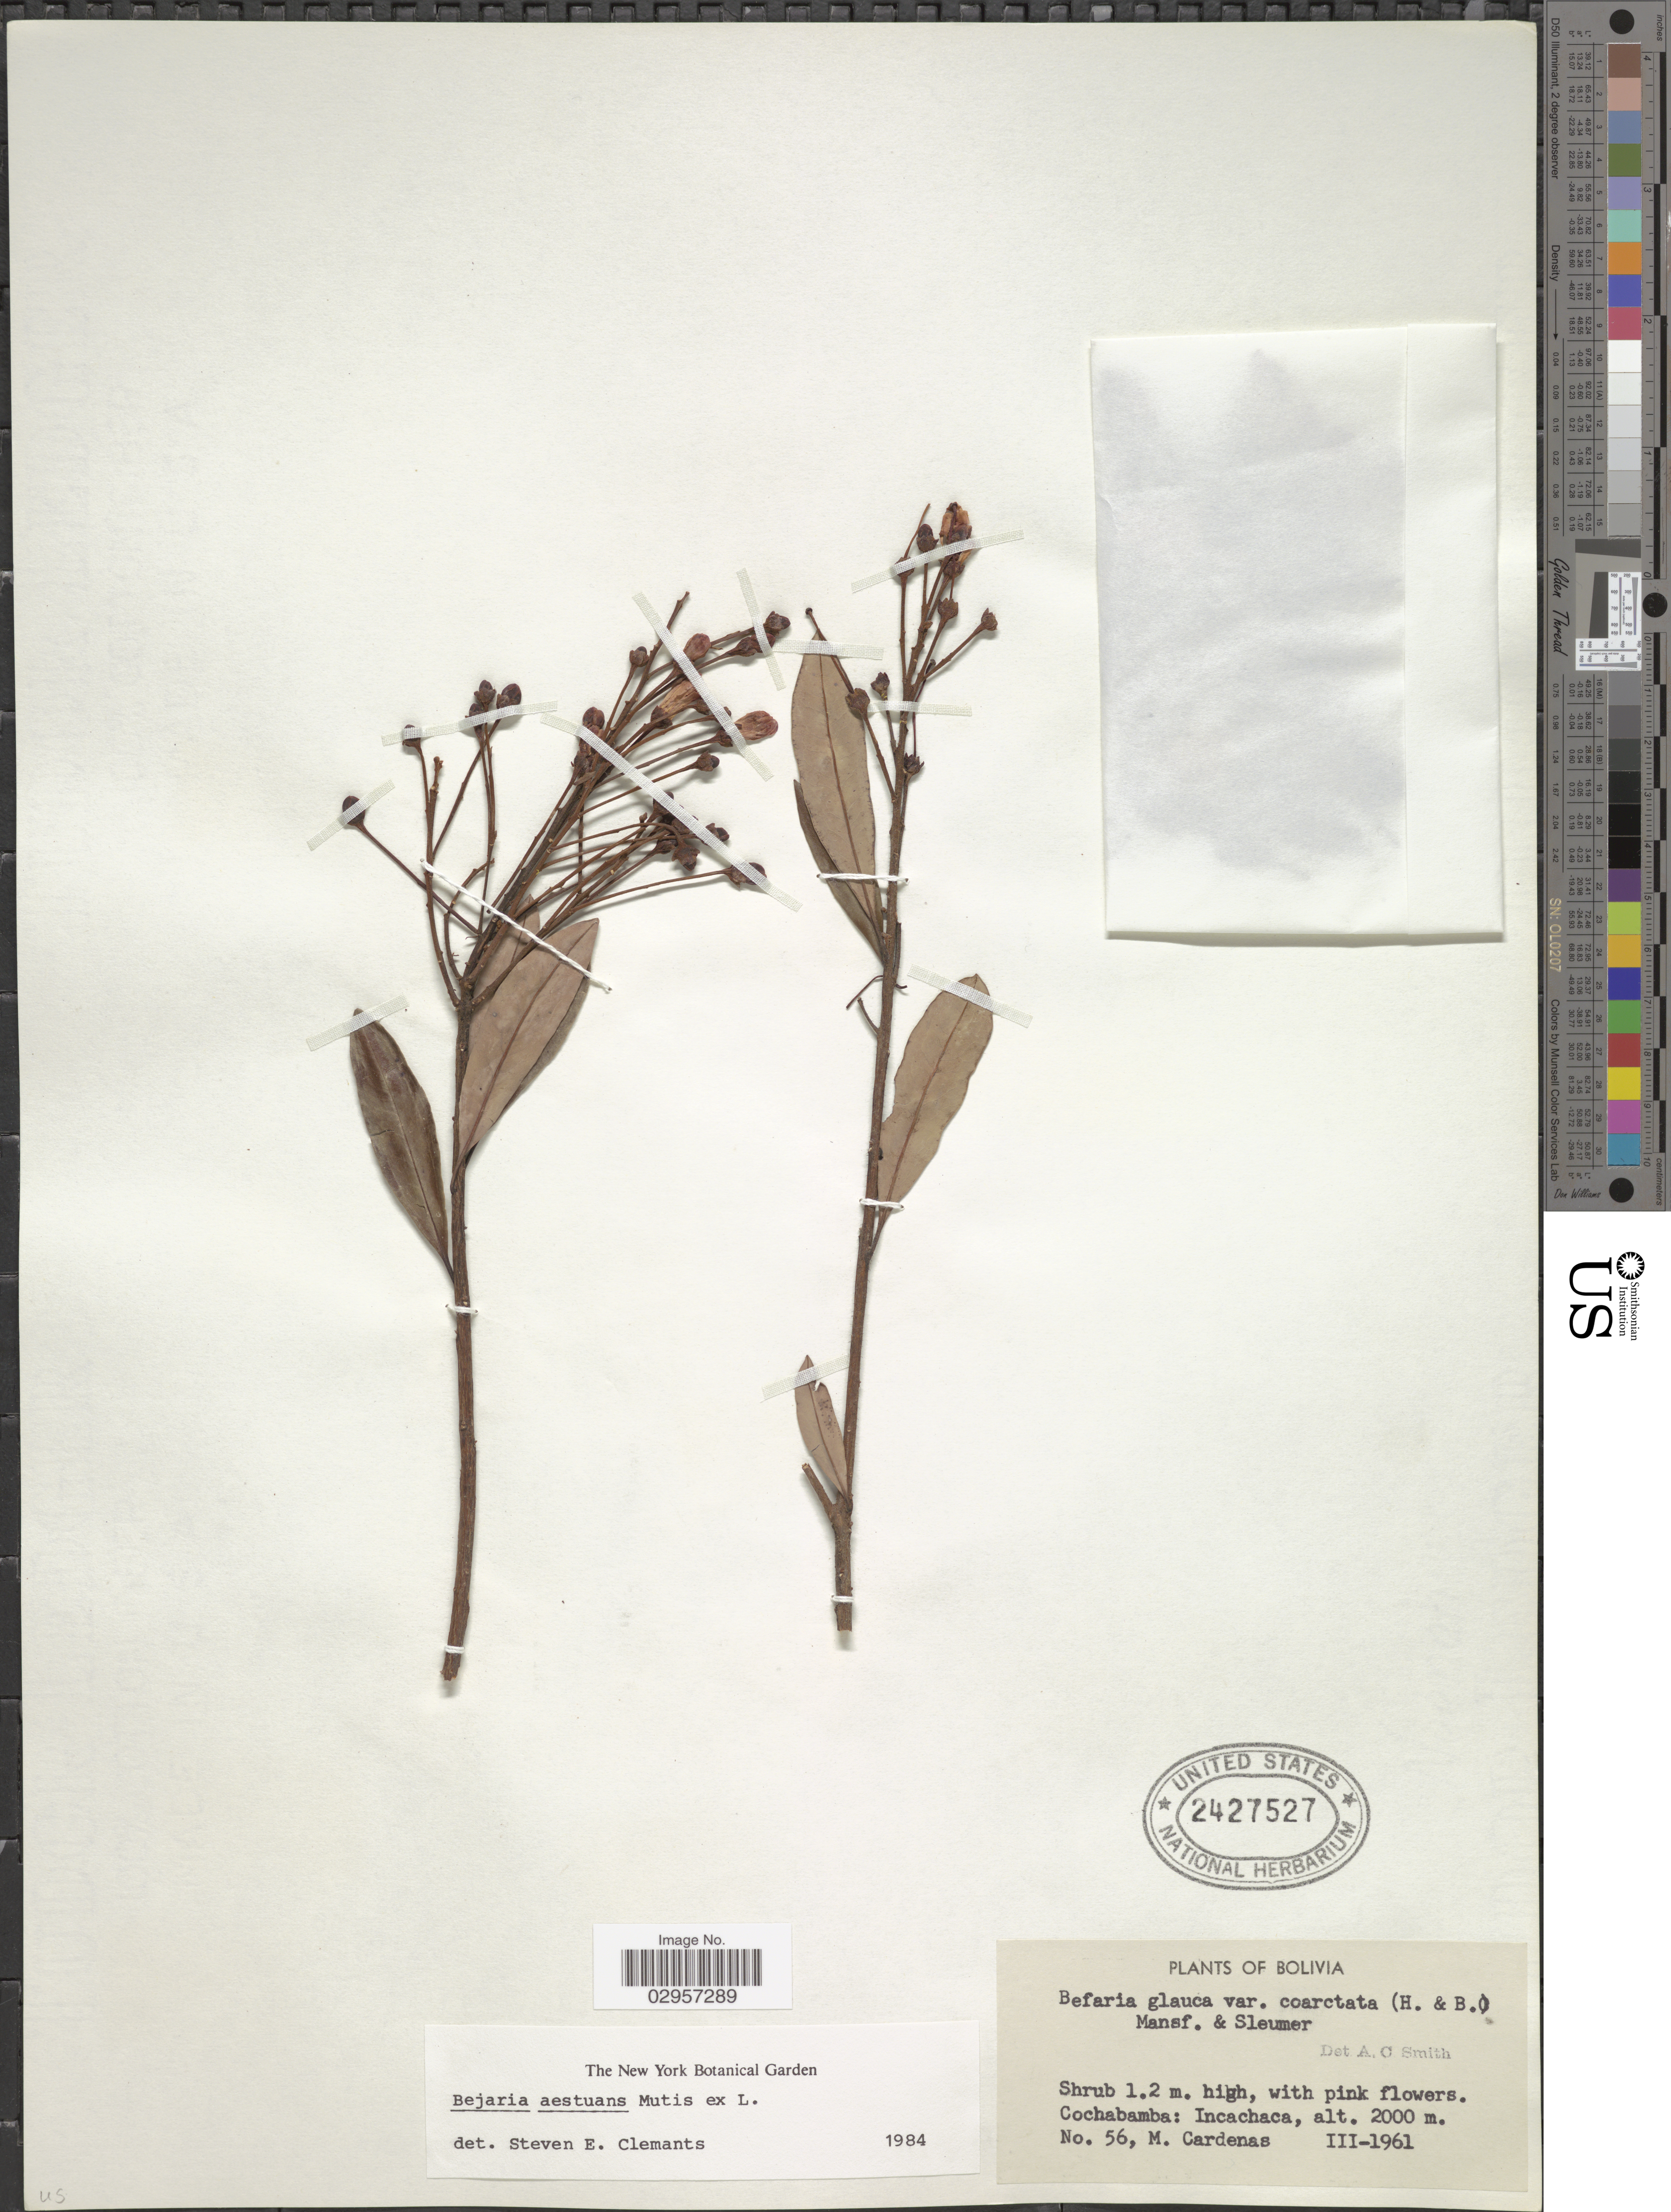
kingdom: Plantae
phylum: Tracheophyta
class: Magnoliopsida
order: Ericales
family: Ericaceae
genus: Befaria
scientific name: Befaria aestuans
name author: Mutis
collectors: M. Cárdenas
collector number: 56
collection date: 1961-03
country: Bolivia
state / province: Cochabamba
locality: Cochabamba: Incachaca.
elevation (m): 2000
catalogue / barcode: US 2427527